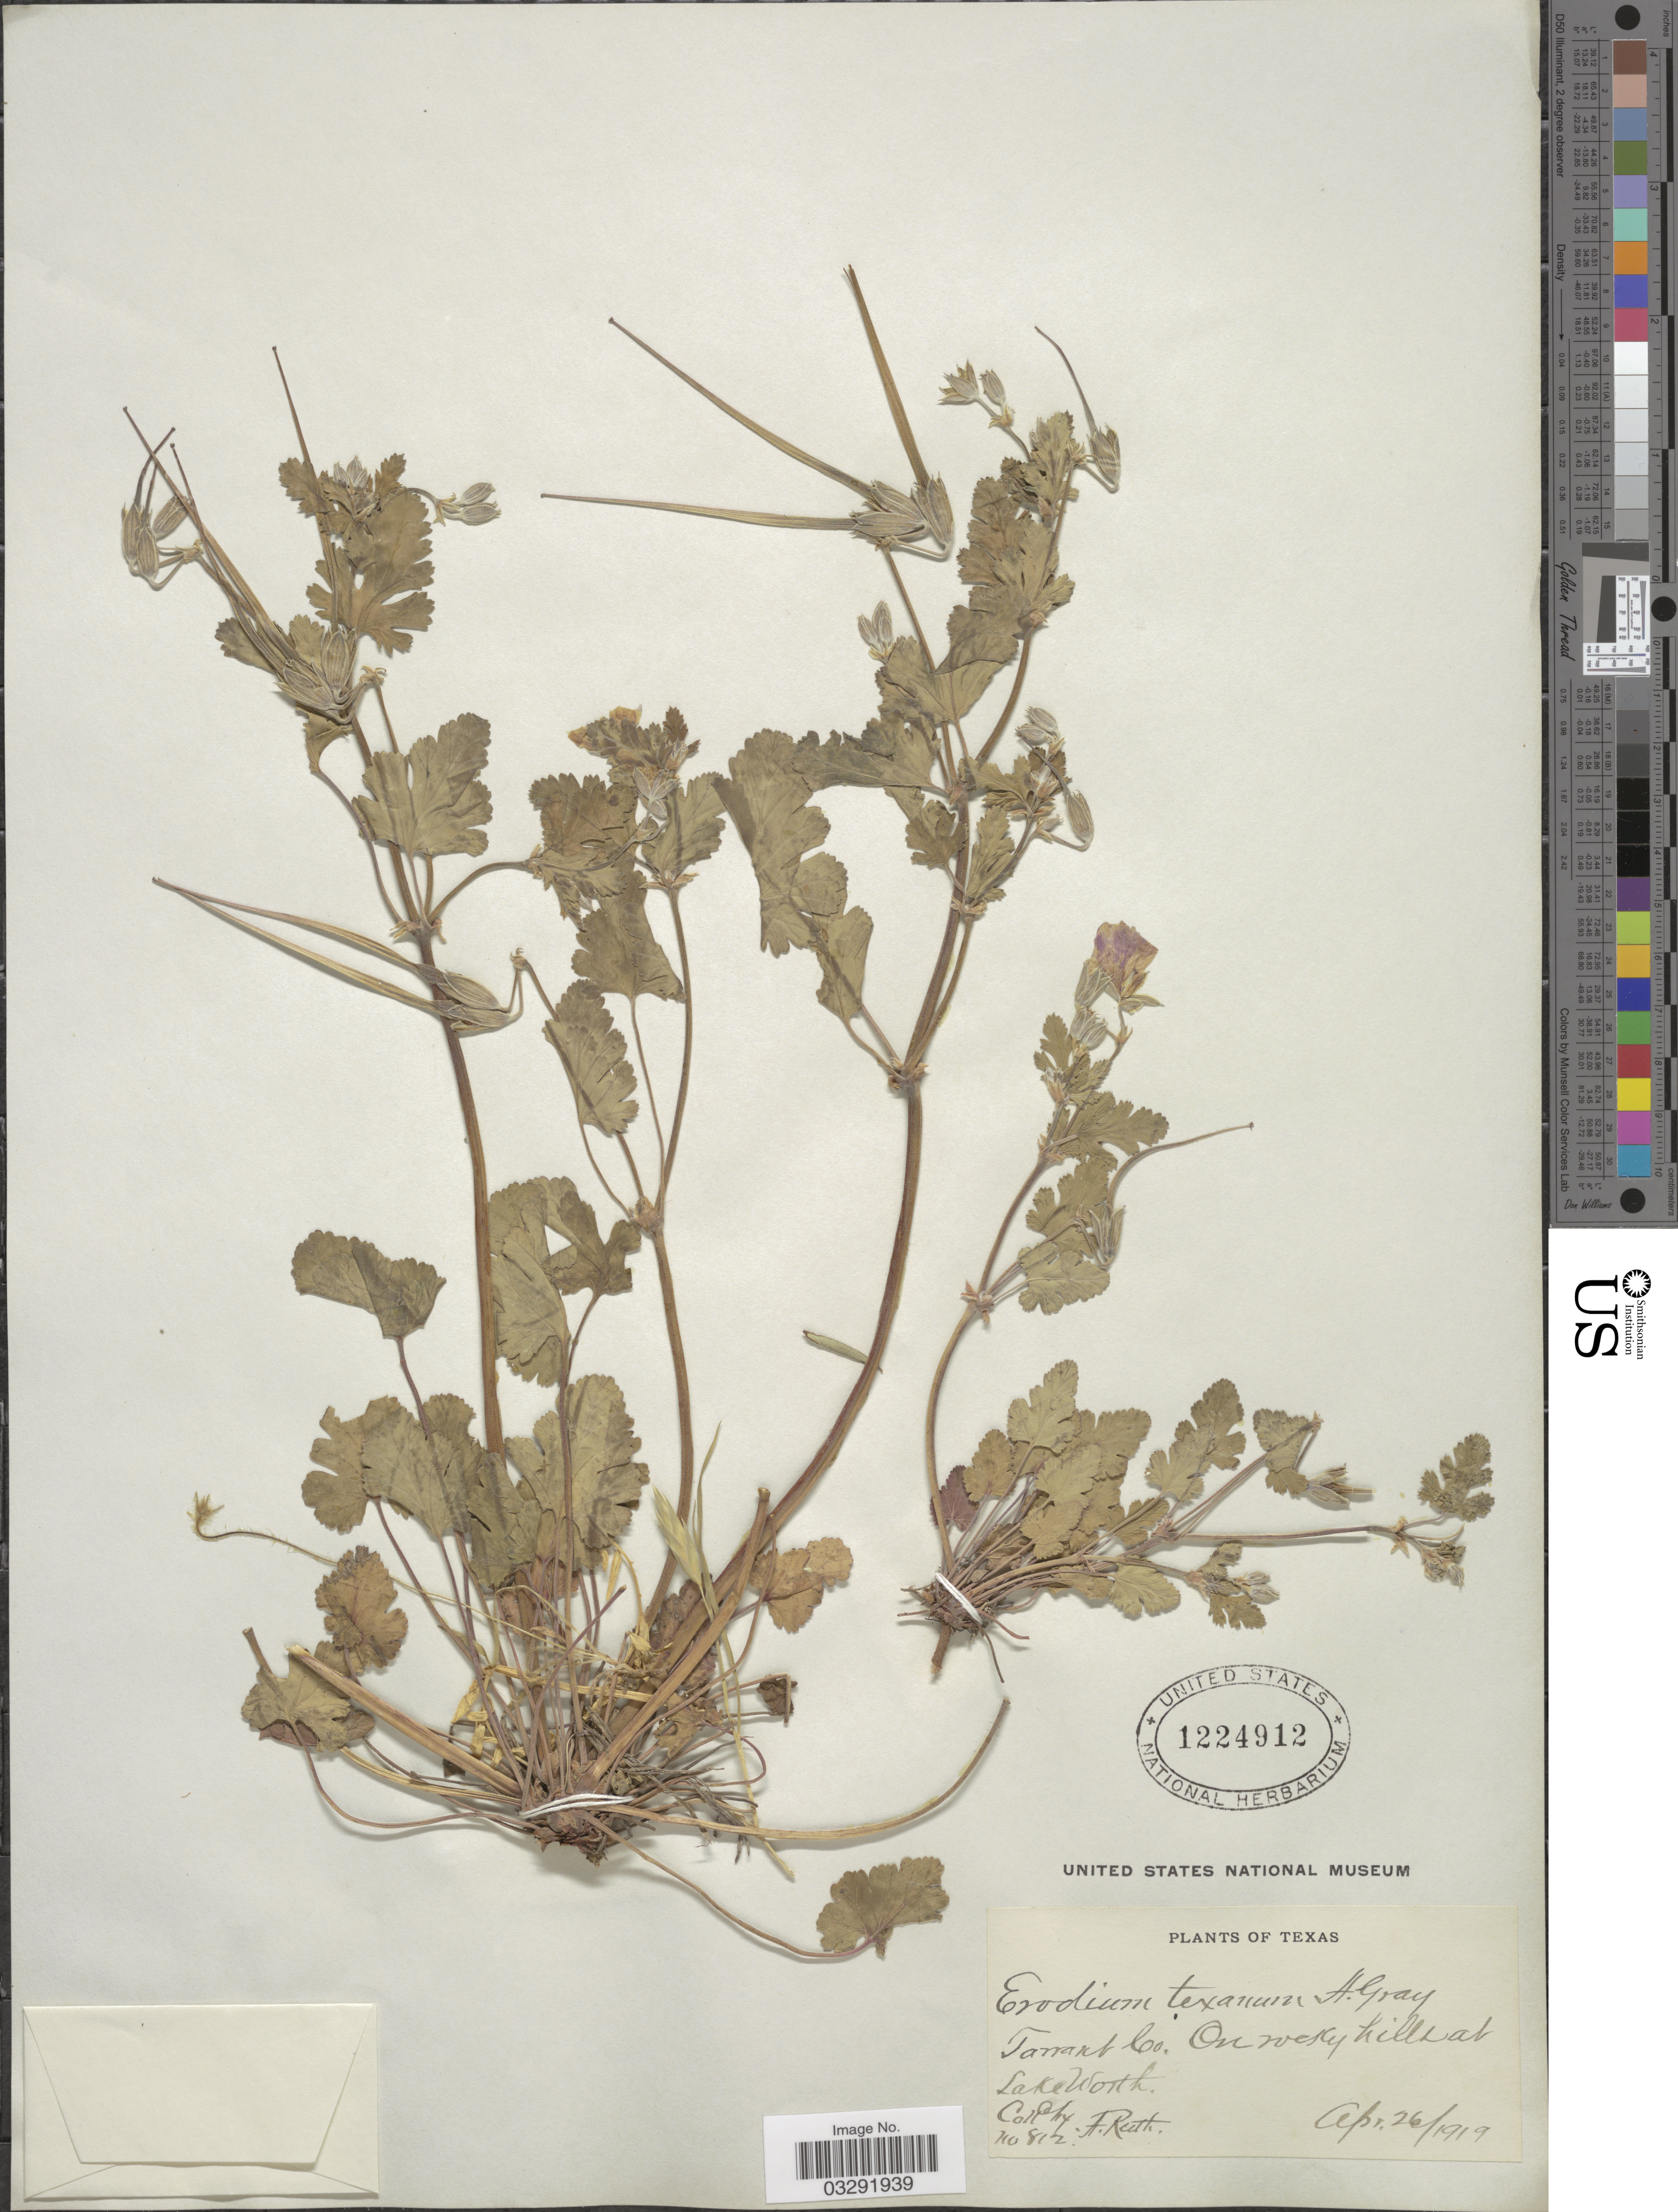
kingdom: Plantae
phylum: Tracheophyta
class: Magnoliopsida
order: Geraniales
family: Geraniaceae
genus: Erodium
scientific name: Erodium texanum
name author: A. Gray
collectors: A. Ruth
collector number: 812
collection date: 1919-04-26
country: United States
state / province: Texas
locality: Tarrant Co. Lake Worth.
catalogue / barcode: US 1224912